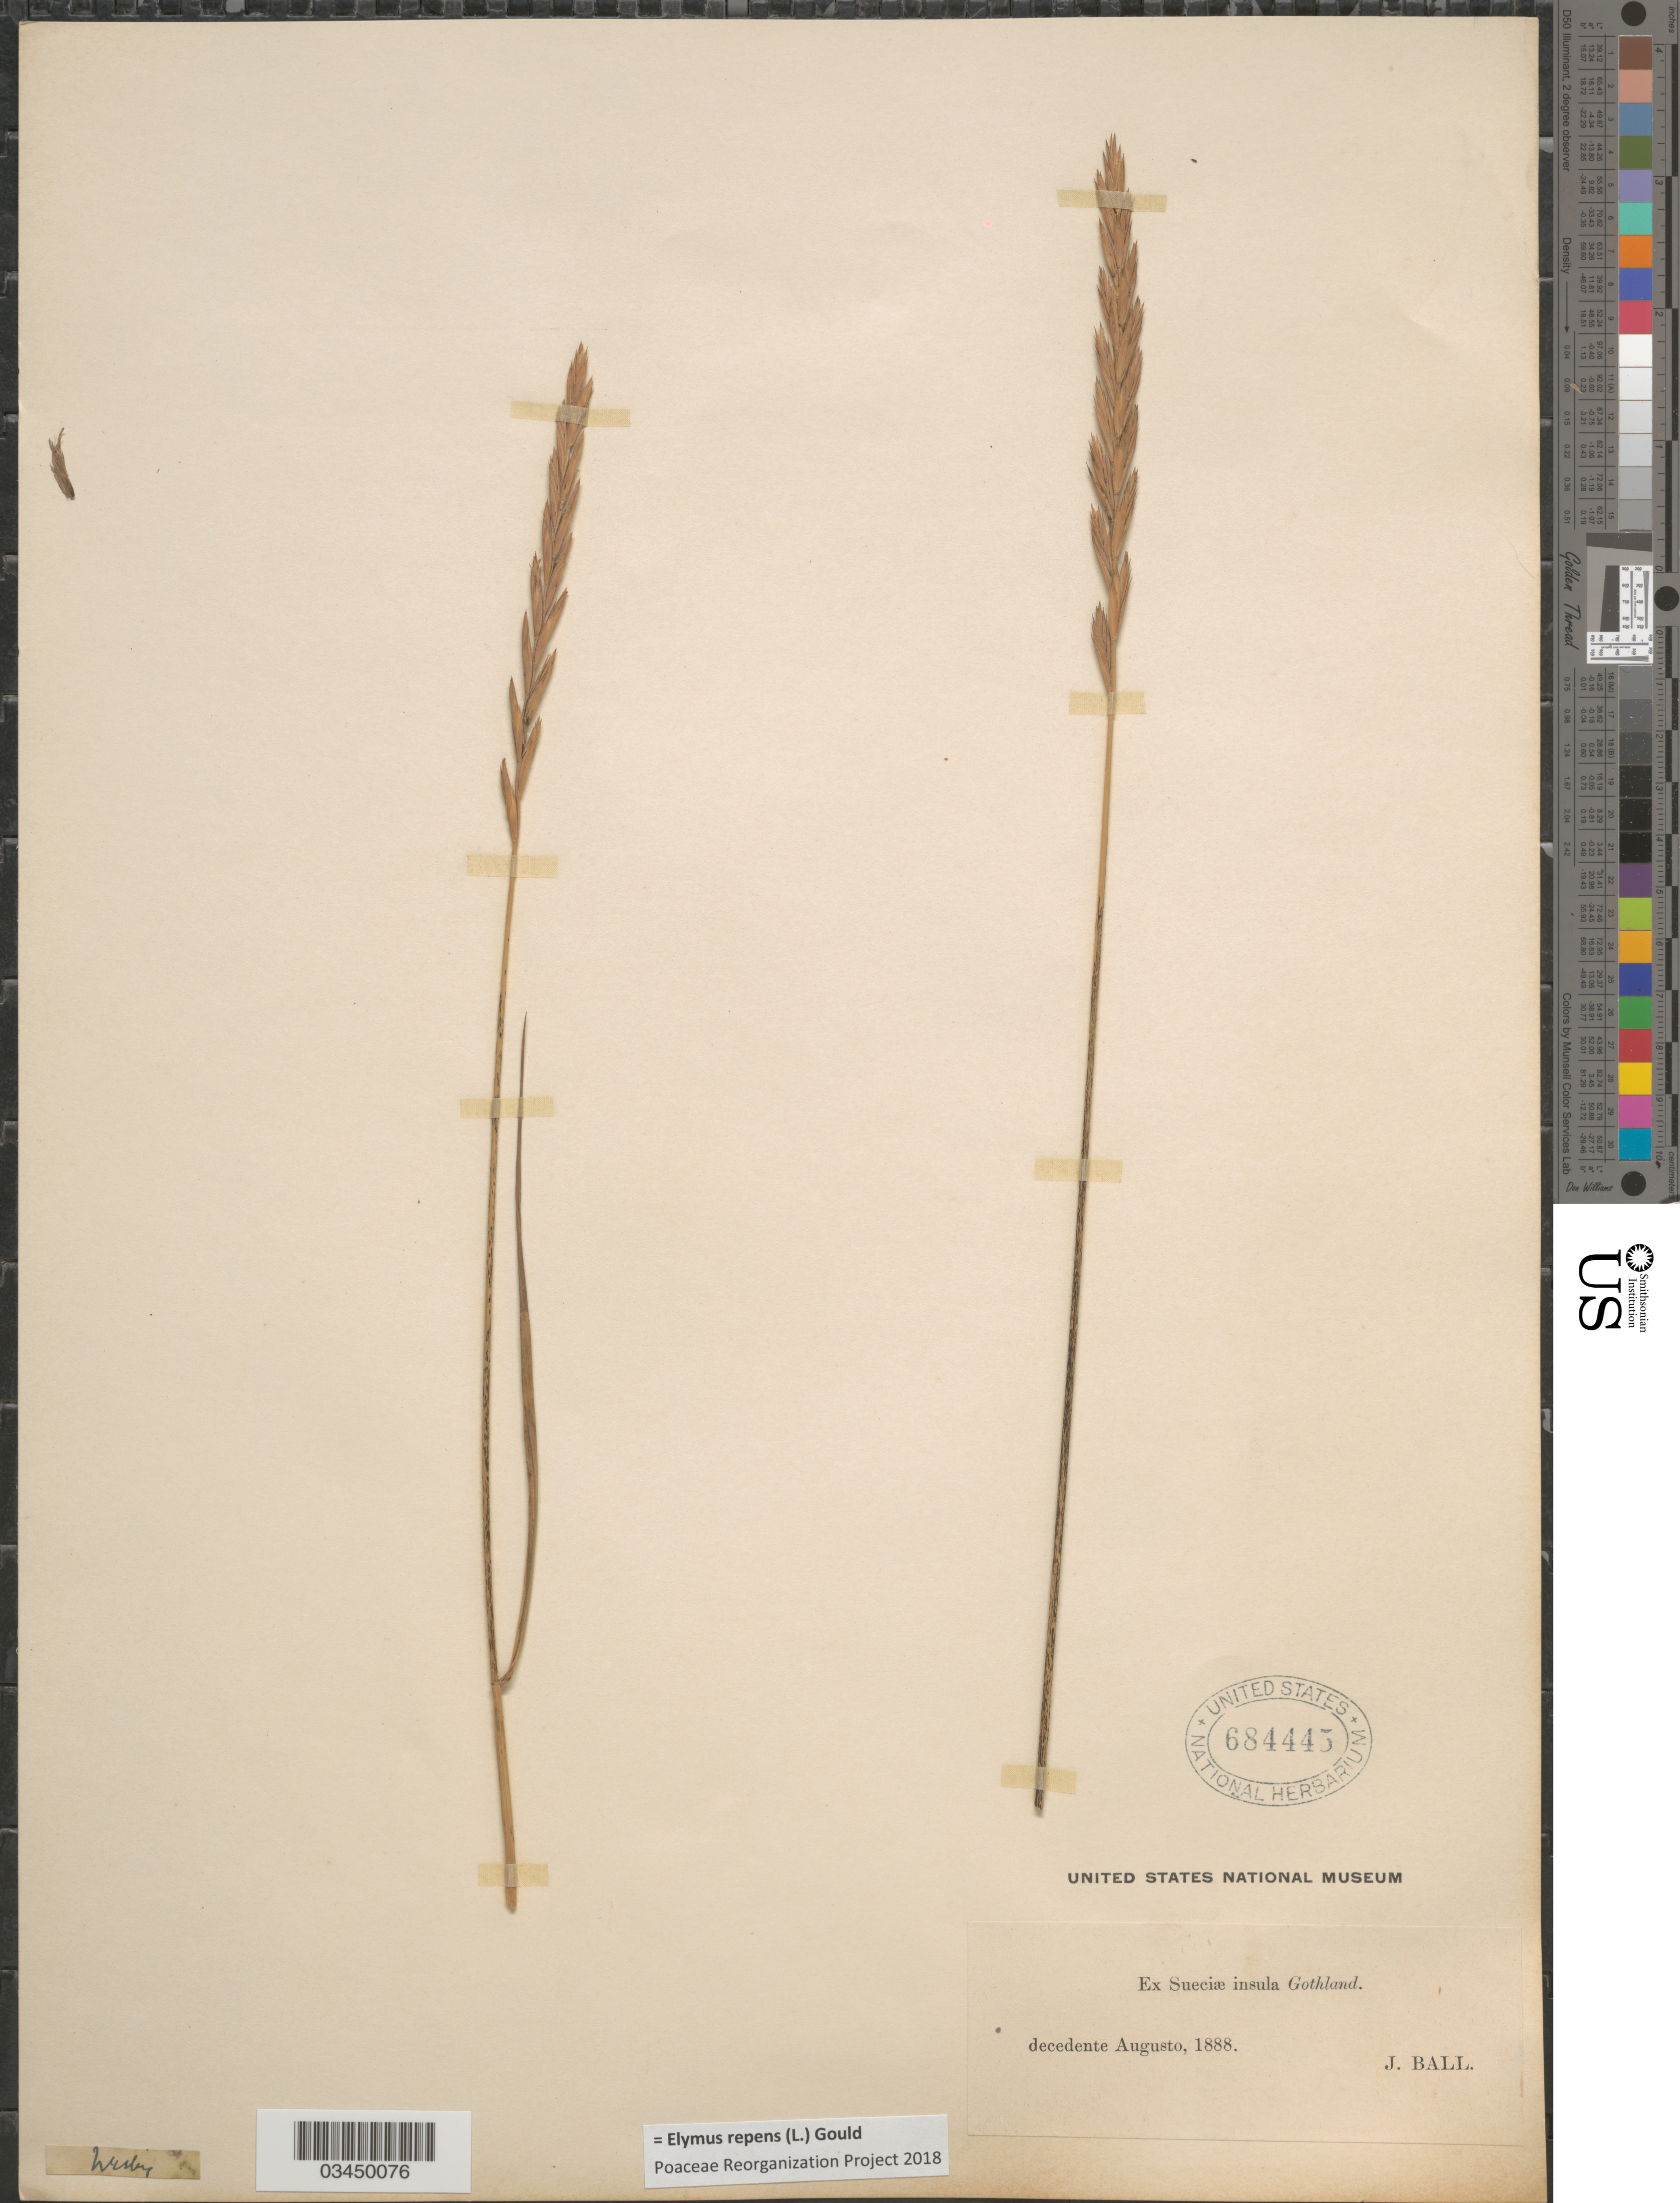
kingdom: Plantae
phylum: Tracheophyta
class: Liliopsida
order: Poales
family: Poaceae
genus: Elymus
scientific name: Elymus repens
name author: (L.) Gould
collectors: J. Ball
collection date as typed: decedente Augusto, 1888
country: Sweden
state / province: Gotland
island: Gotland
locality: Ex Sueciæ insula Gothland.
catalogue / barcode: US 684445